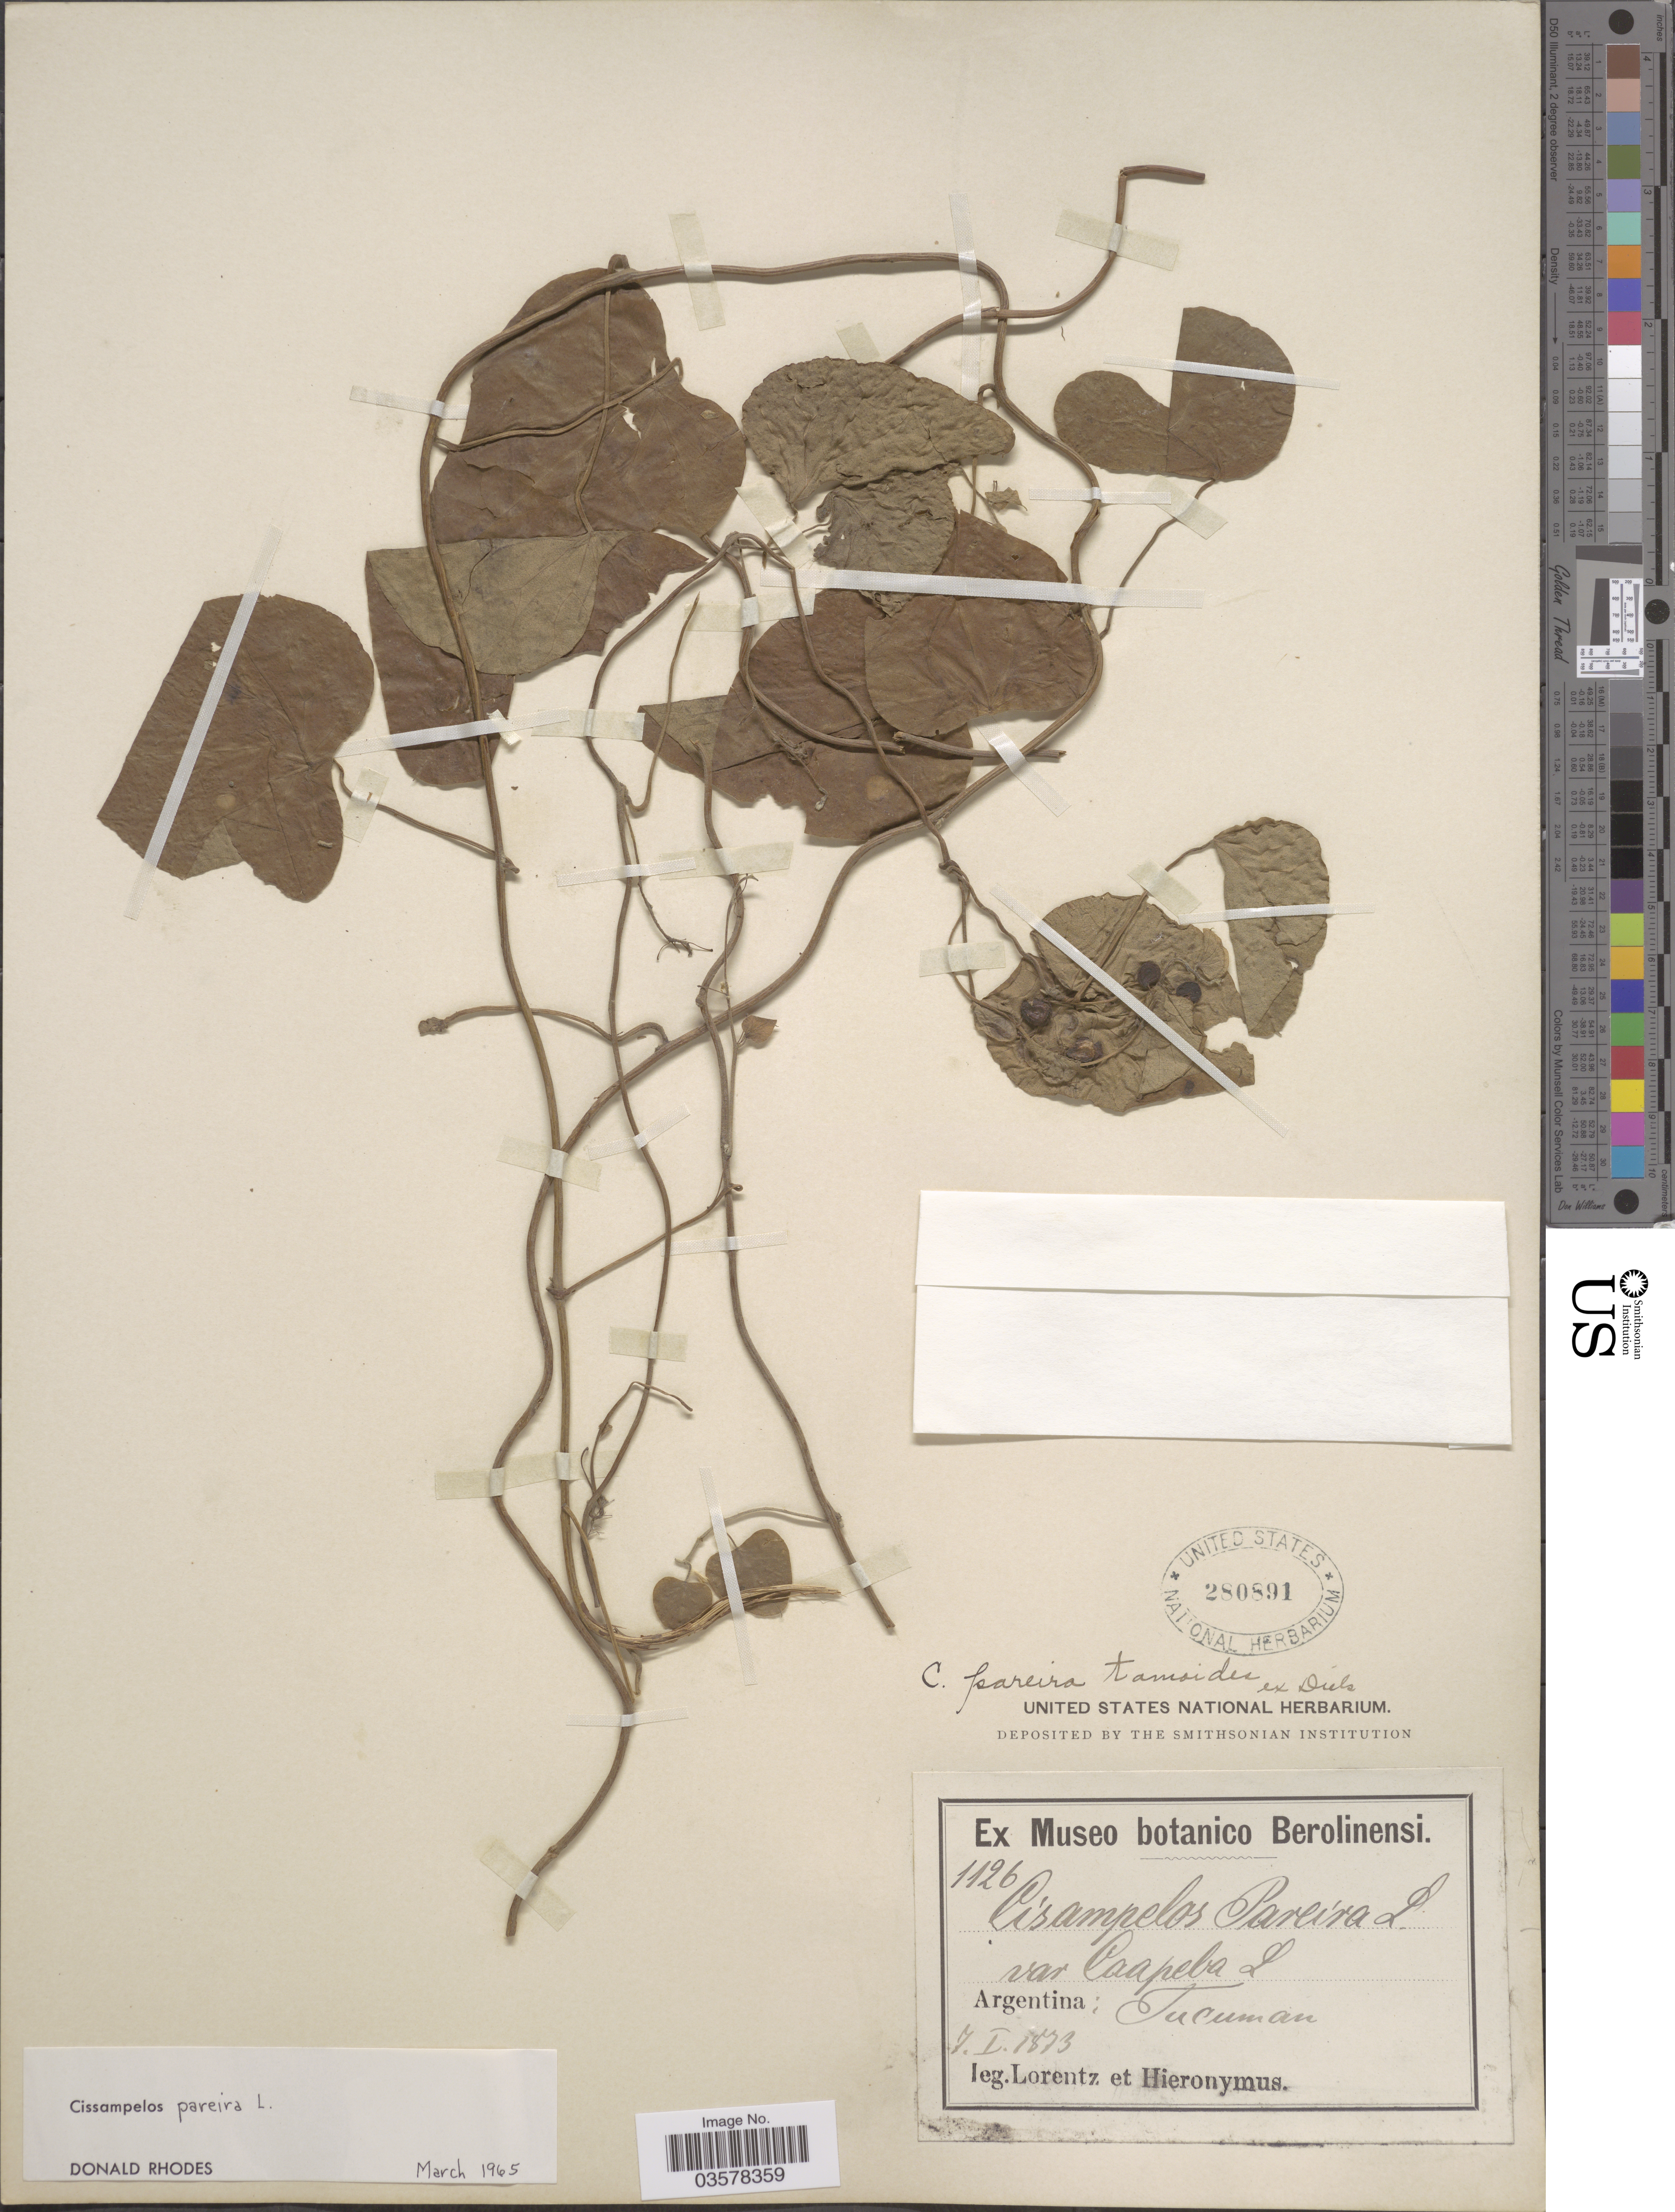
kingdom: Plantae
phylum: Tracheophyta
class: Magnoliopsida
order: Ranunculales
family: Menispermaceae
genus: Cissampelos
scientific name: Cissampelos pareira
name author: L.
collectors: -. Lorentz & -. Hieronymus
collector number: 1126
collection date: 1873-01-07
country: Argentina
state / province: Tucuman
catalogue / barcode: US 280891